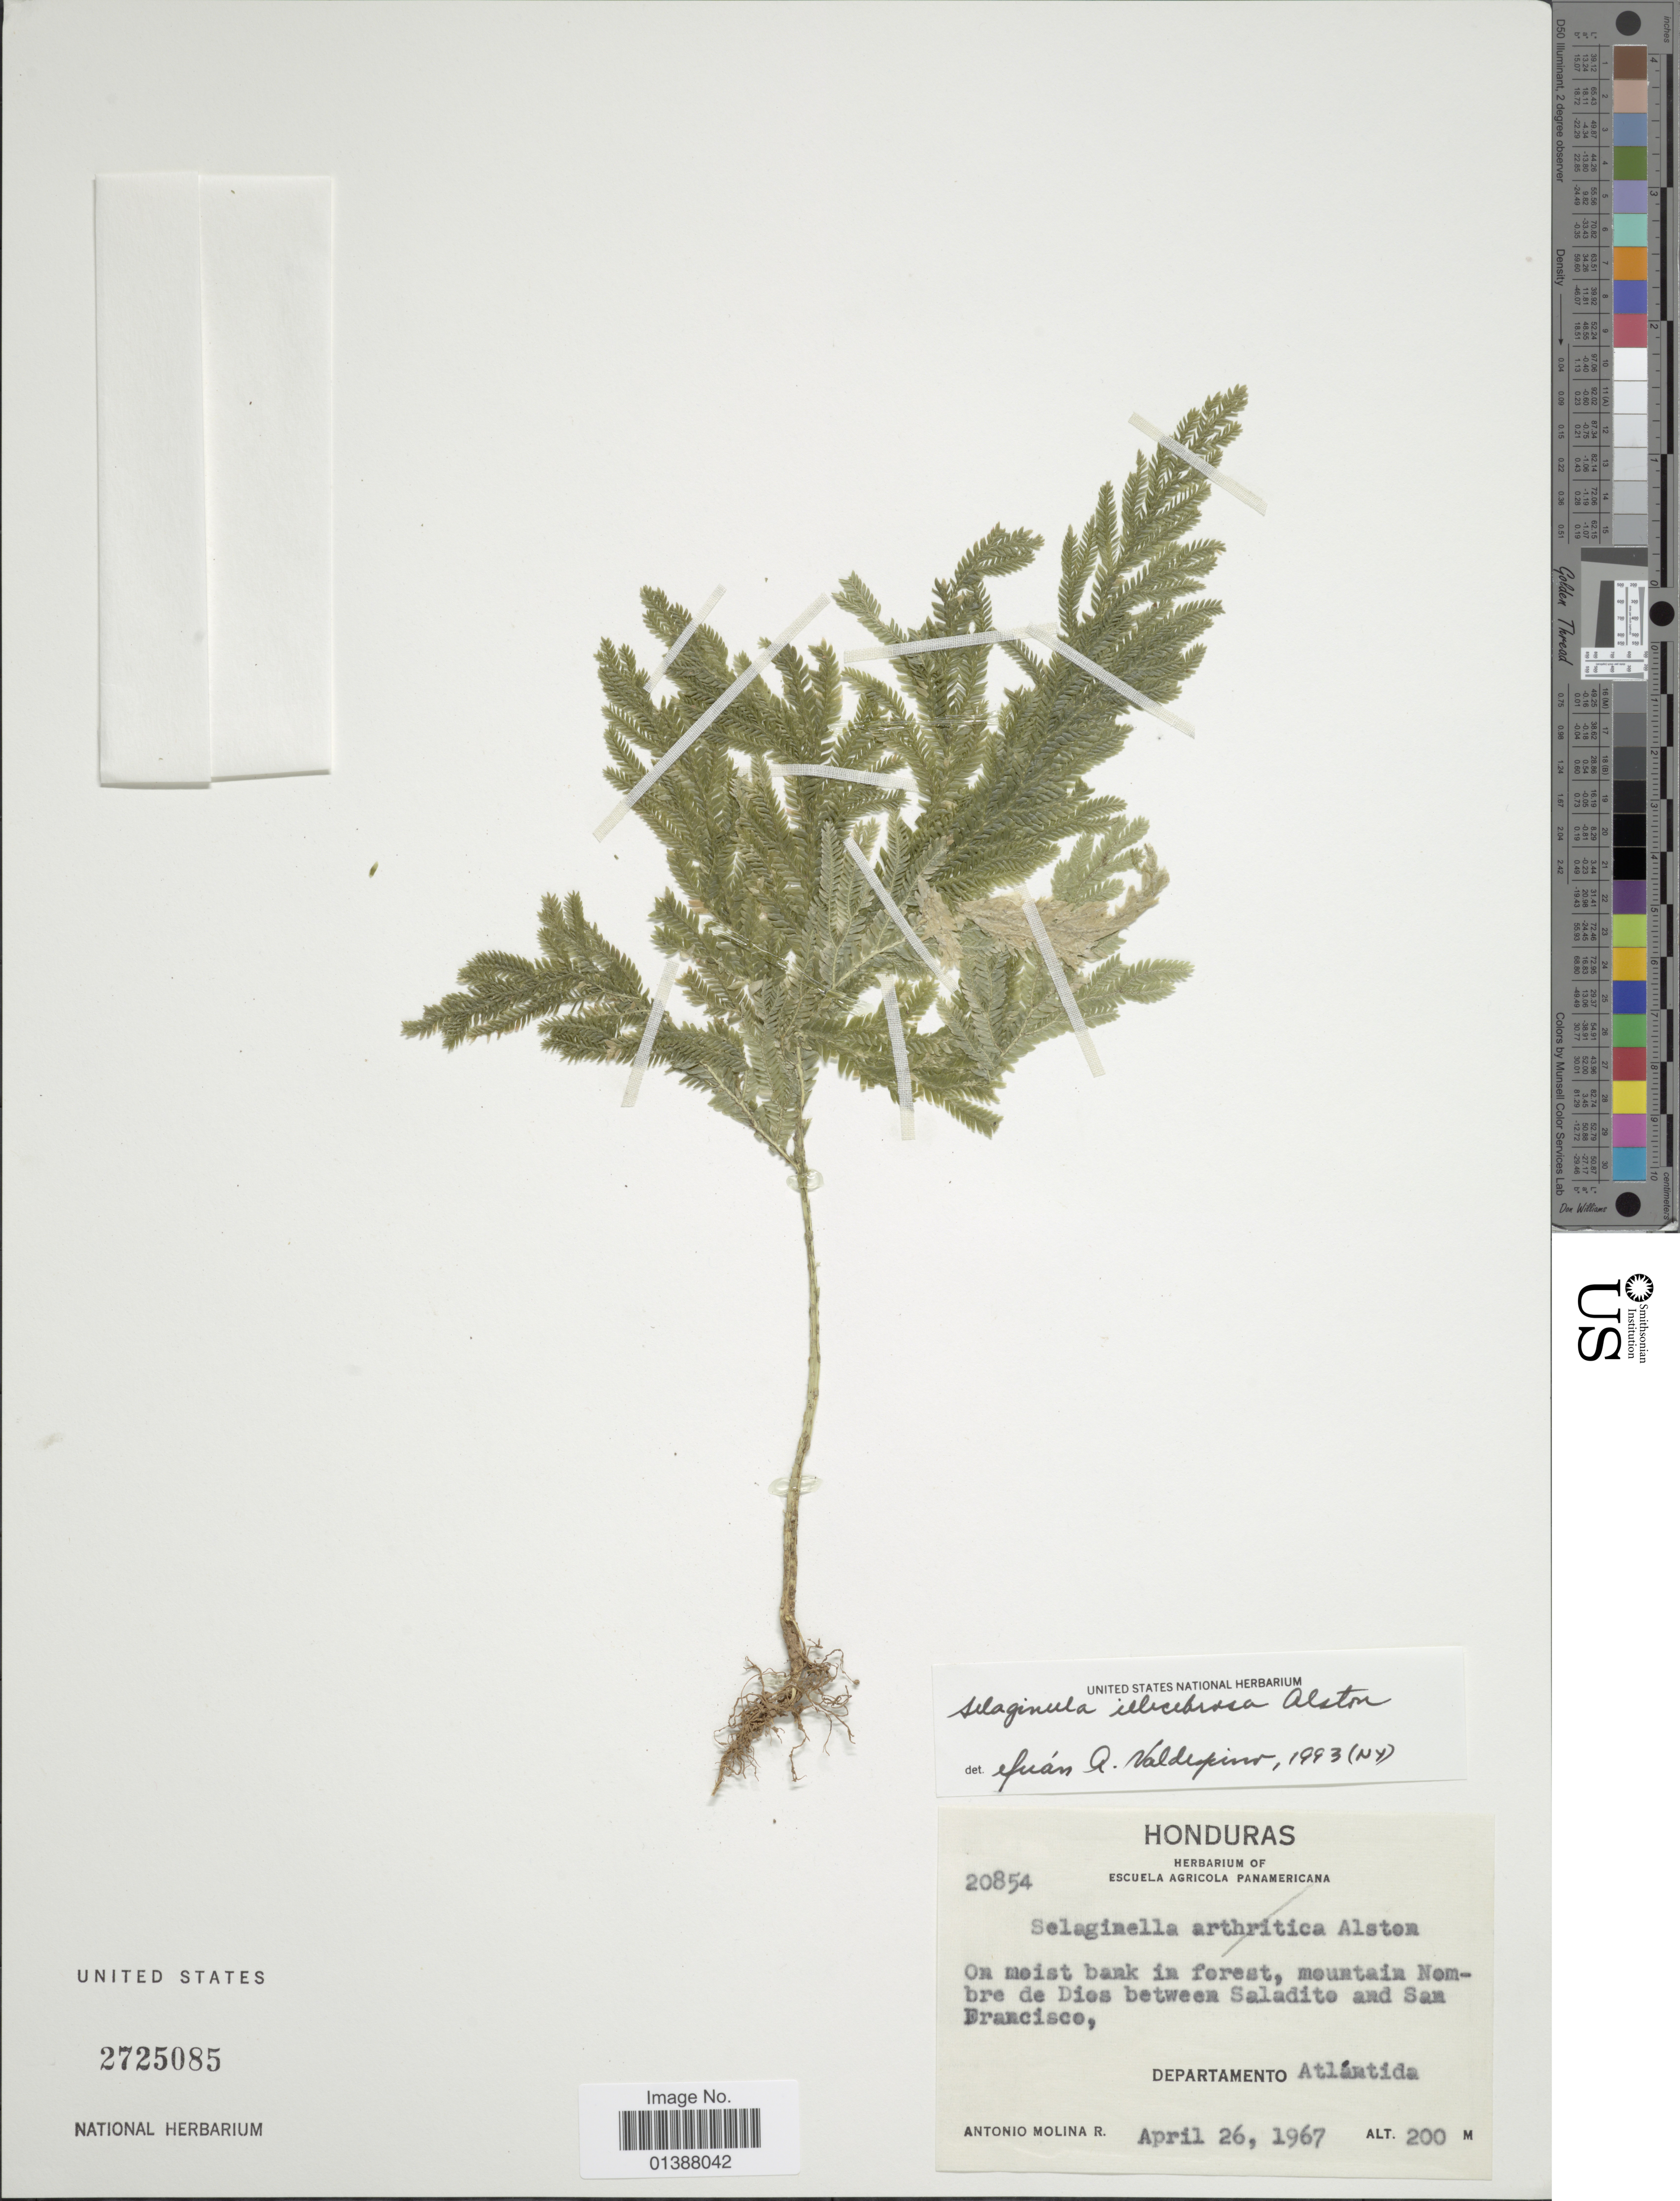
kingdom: Plantae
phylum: Tracheophyta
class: Lycopodiopsida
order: Selaginellales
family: Selaginellaceae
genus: Selaginella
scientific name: Selaginella illecebrosa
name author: Alston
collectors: A. Molina R.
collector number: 20854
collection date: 1967-04-26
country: Honduras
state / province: Atlántida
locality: Mountain Nombre de Dies between Saladite and San Francisco, Departamenti Atlántida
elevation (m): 200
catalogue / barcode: US 2725085